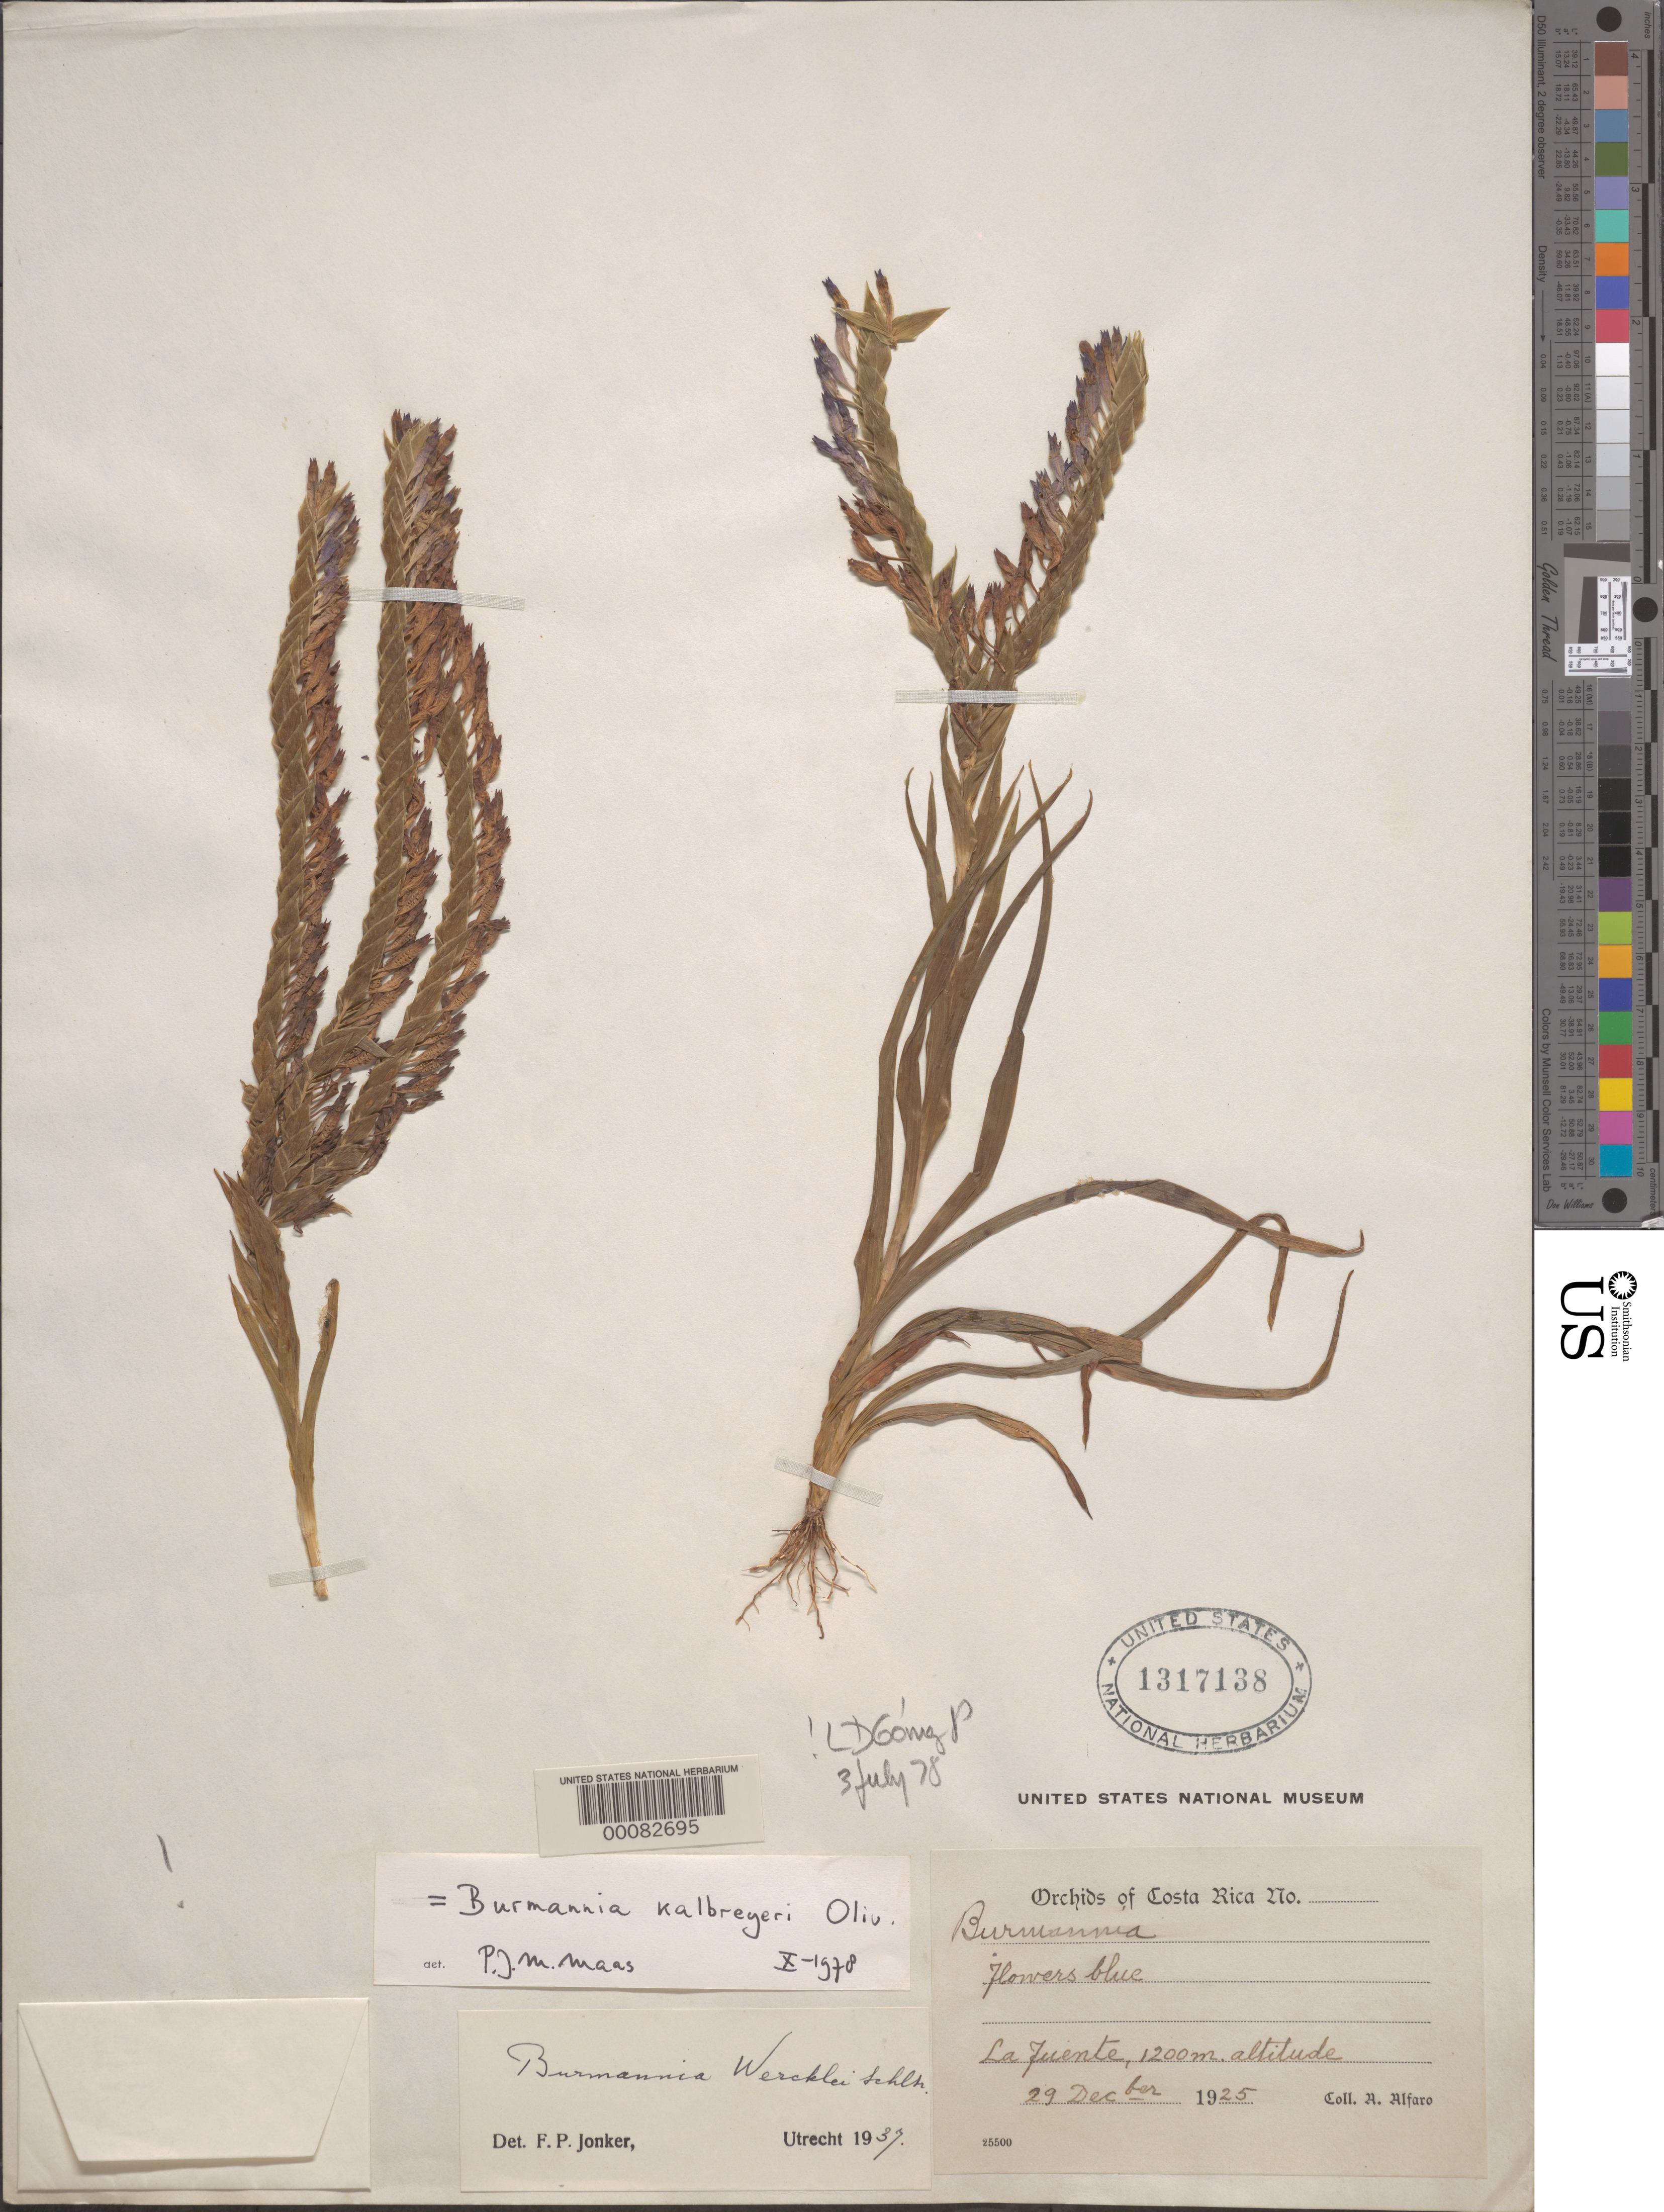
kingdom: Plantae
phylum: Tracheophyta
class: Liliopsida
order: Dioscoreales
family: Burmanniaceae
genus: Burmannia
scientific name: Burmannia kalbreyeri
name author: Oliv.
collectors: A. Alfaro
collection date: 1925-12-29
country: Costa Rica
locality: La Fuente.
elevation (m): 1200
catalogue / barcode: US 1317138